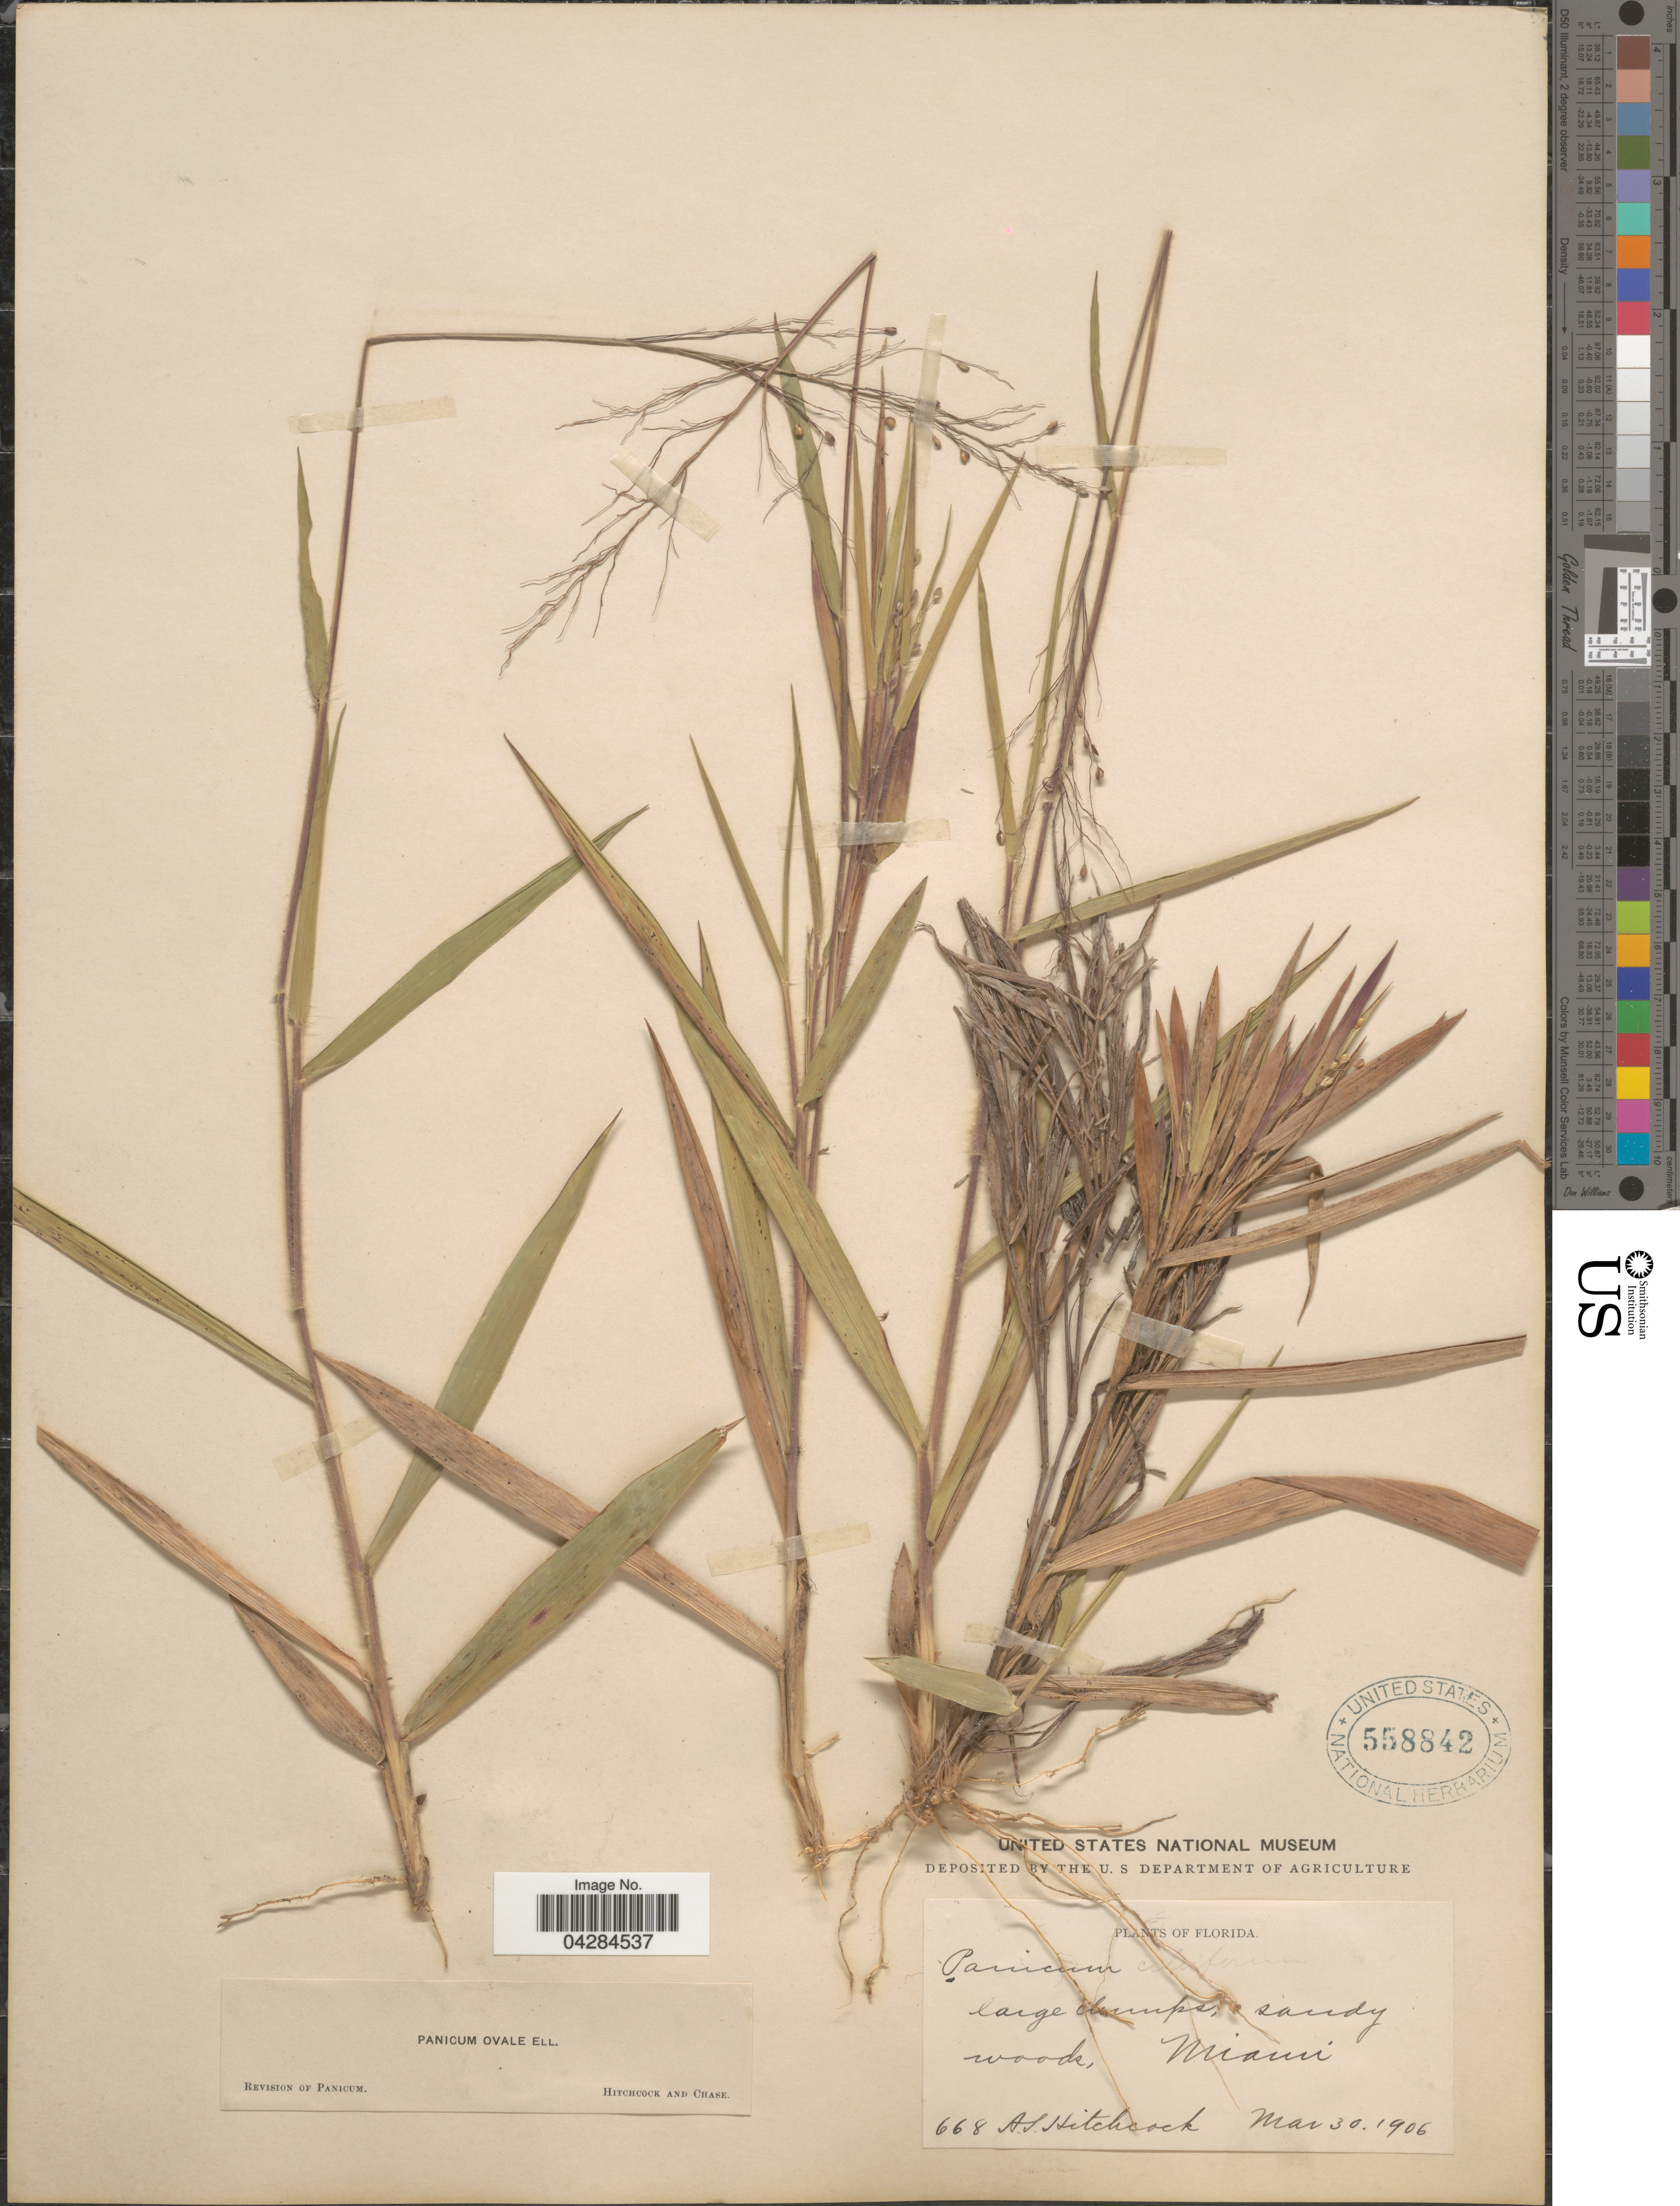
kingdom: Plantae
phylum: Tracheophyta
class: Liliopsida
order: Poales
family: Poaceae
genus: Dichanthelium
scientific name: Dichanthelium ovale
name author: (Elliott) Gould & C.A. Clark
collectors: A. S. Hitchcock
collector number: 668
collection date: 1906-03-30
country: United States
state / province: Florida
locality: Large clumps, sandy woods, Miami.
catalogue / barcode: US 558842